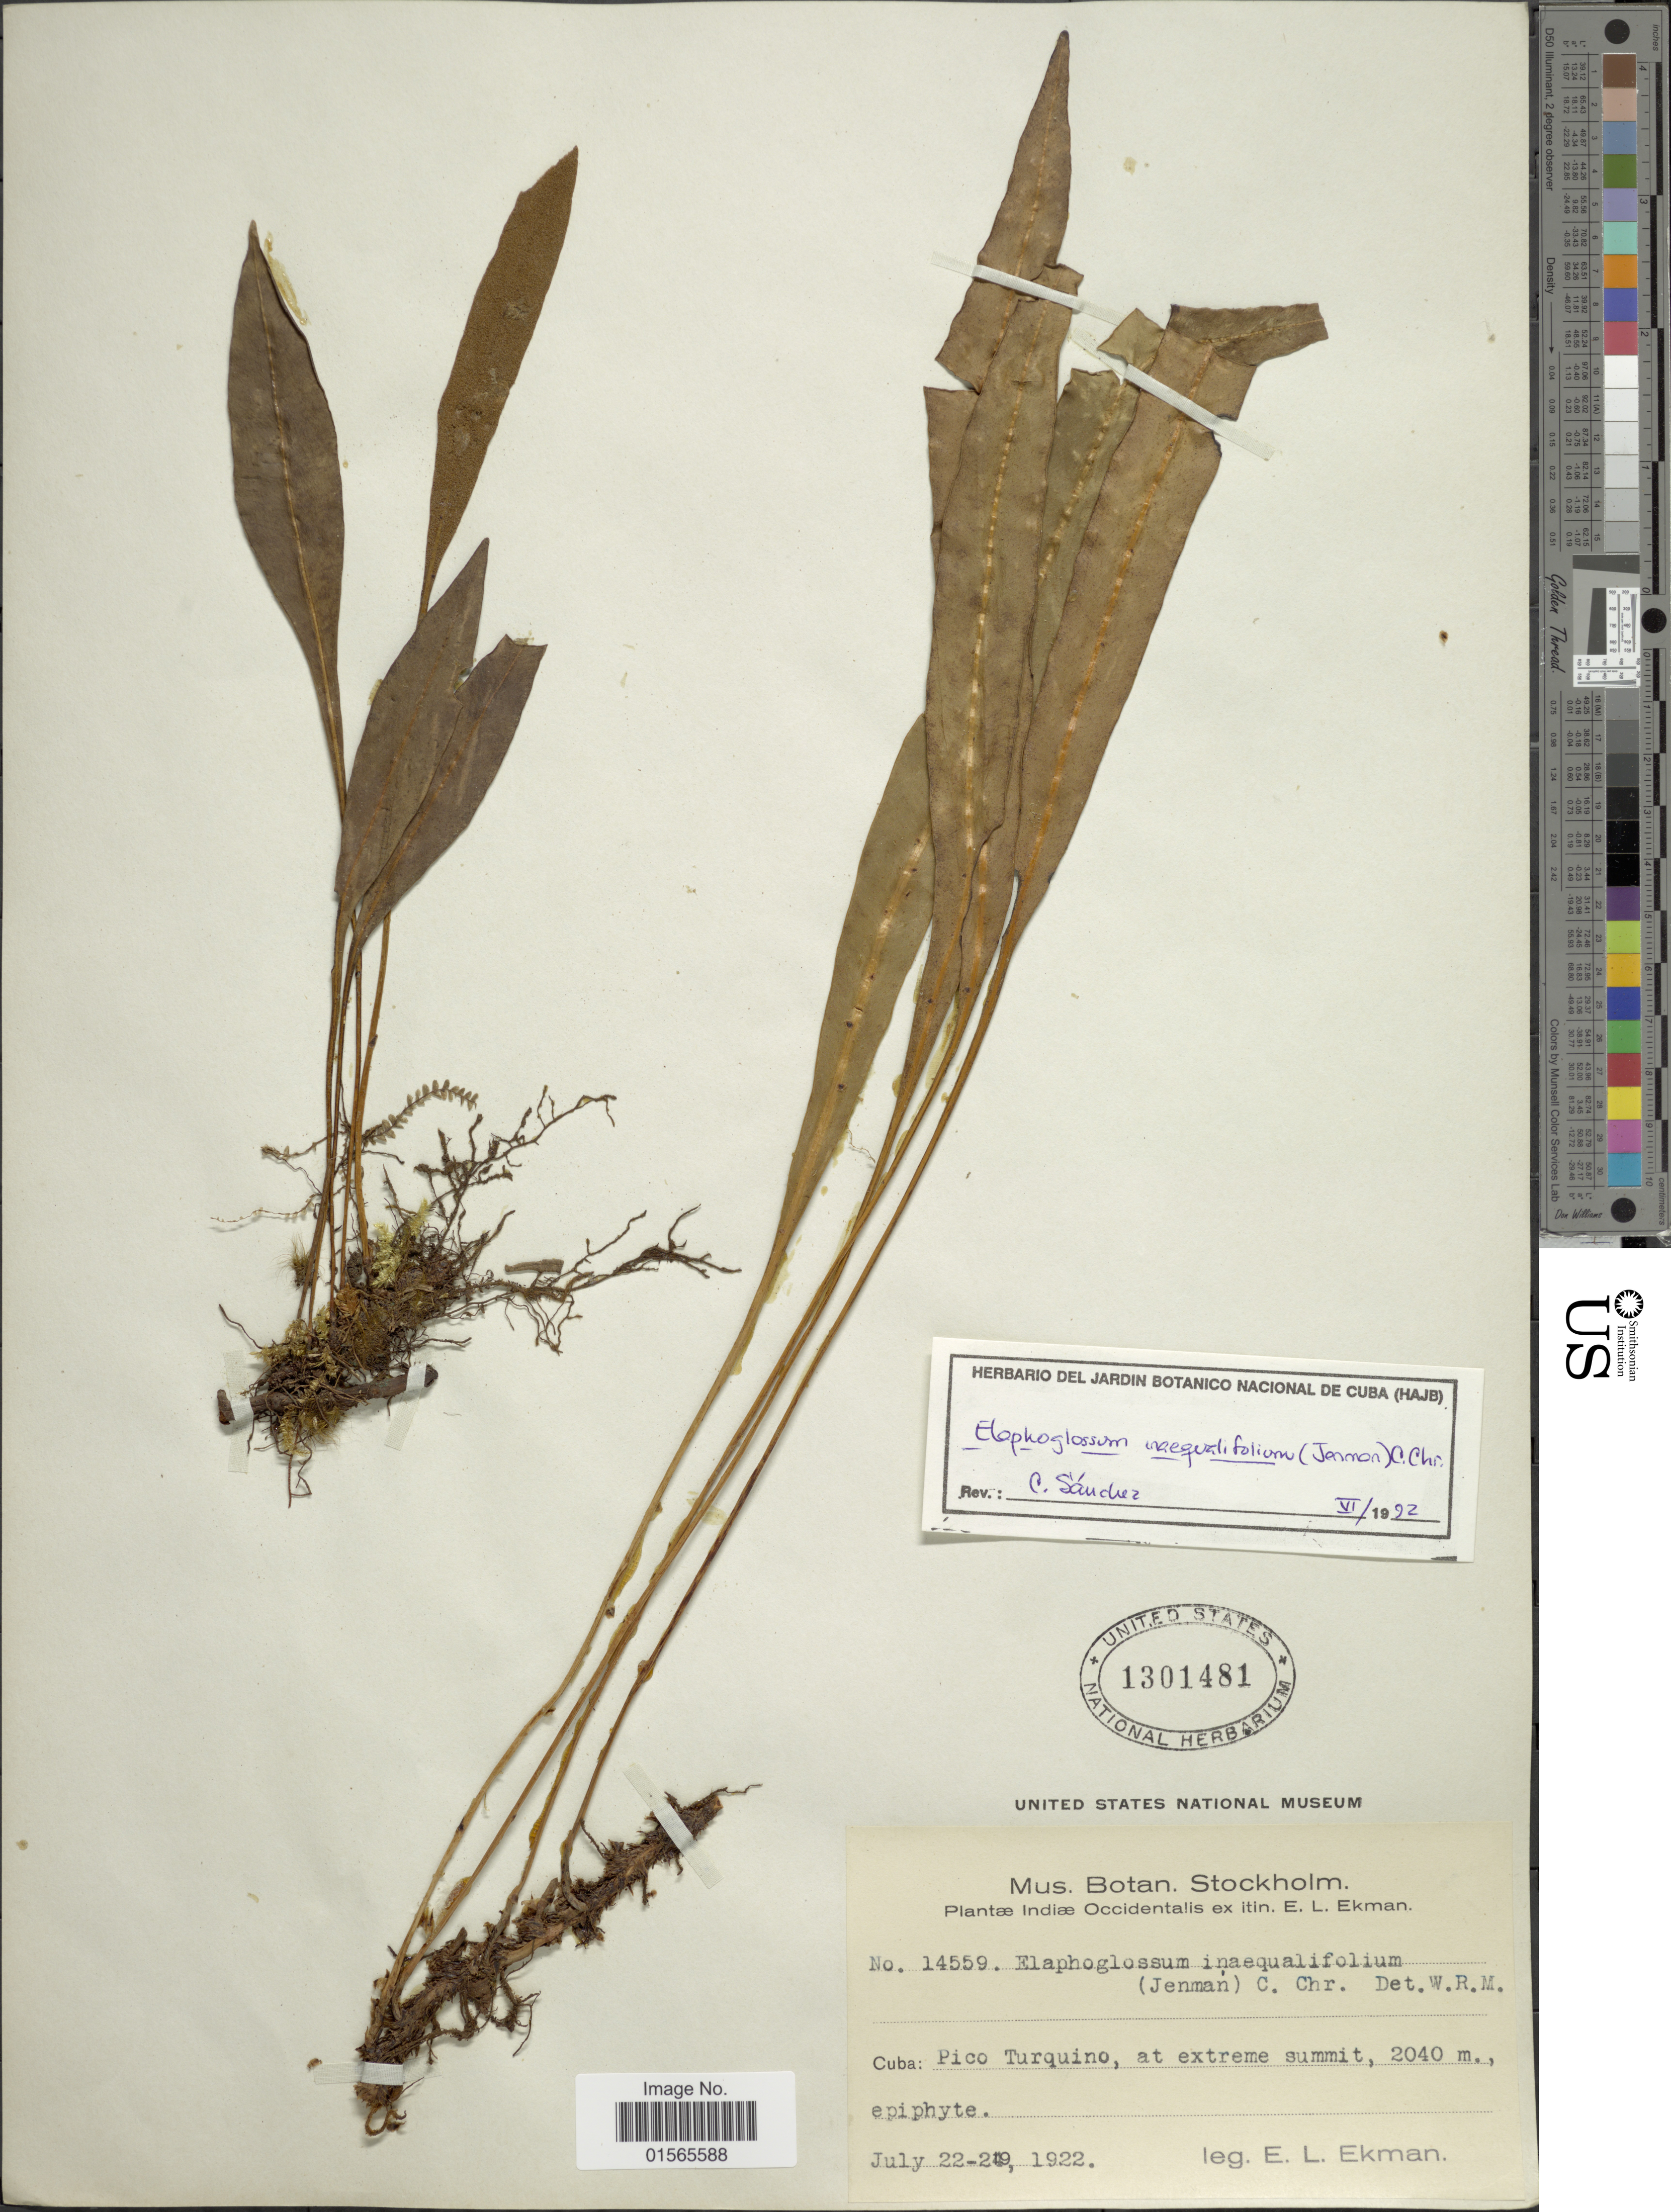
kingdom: Plantae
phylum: Tracheophyta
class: Polypodiopsida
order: Polypodiales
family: Dryopteridaceae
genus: Elaphoglossum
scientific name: Elaphoglossum inaequalifolium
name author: (Jenman) C. Chr.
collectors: E. L. Ekman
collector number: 14559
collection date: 1922-07-19/1922-07-22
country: Cuba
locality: Pico Turquino, at extreme summit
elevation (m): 2040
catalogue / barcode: US 1301481